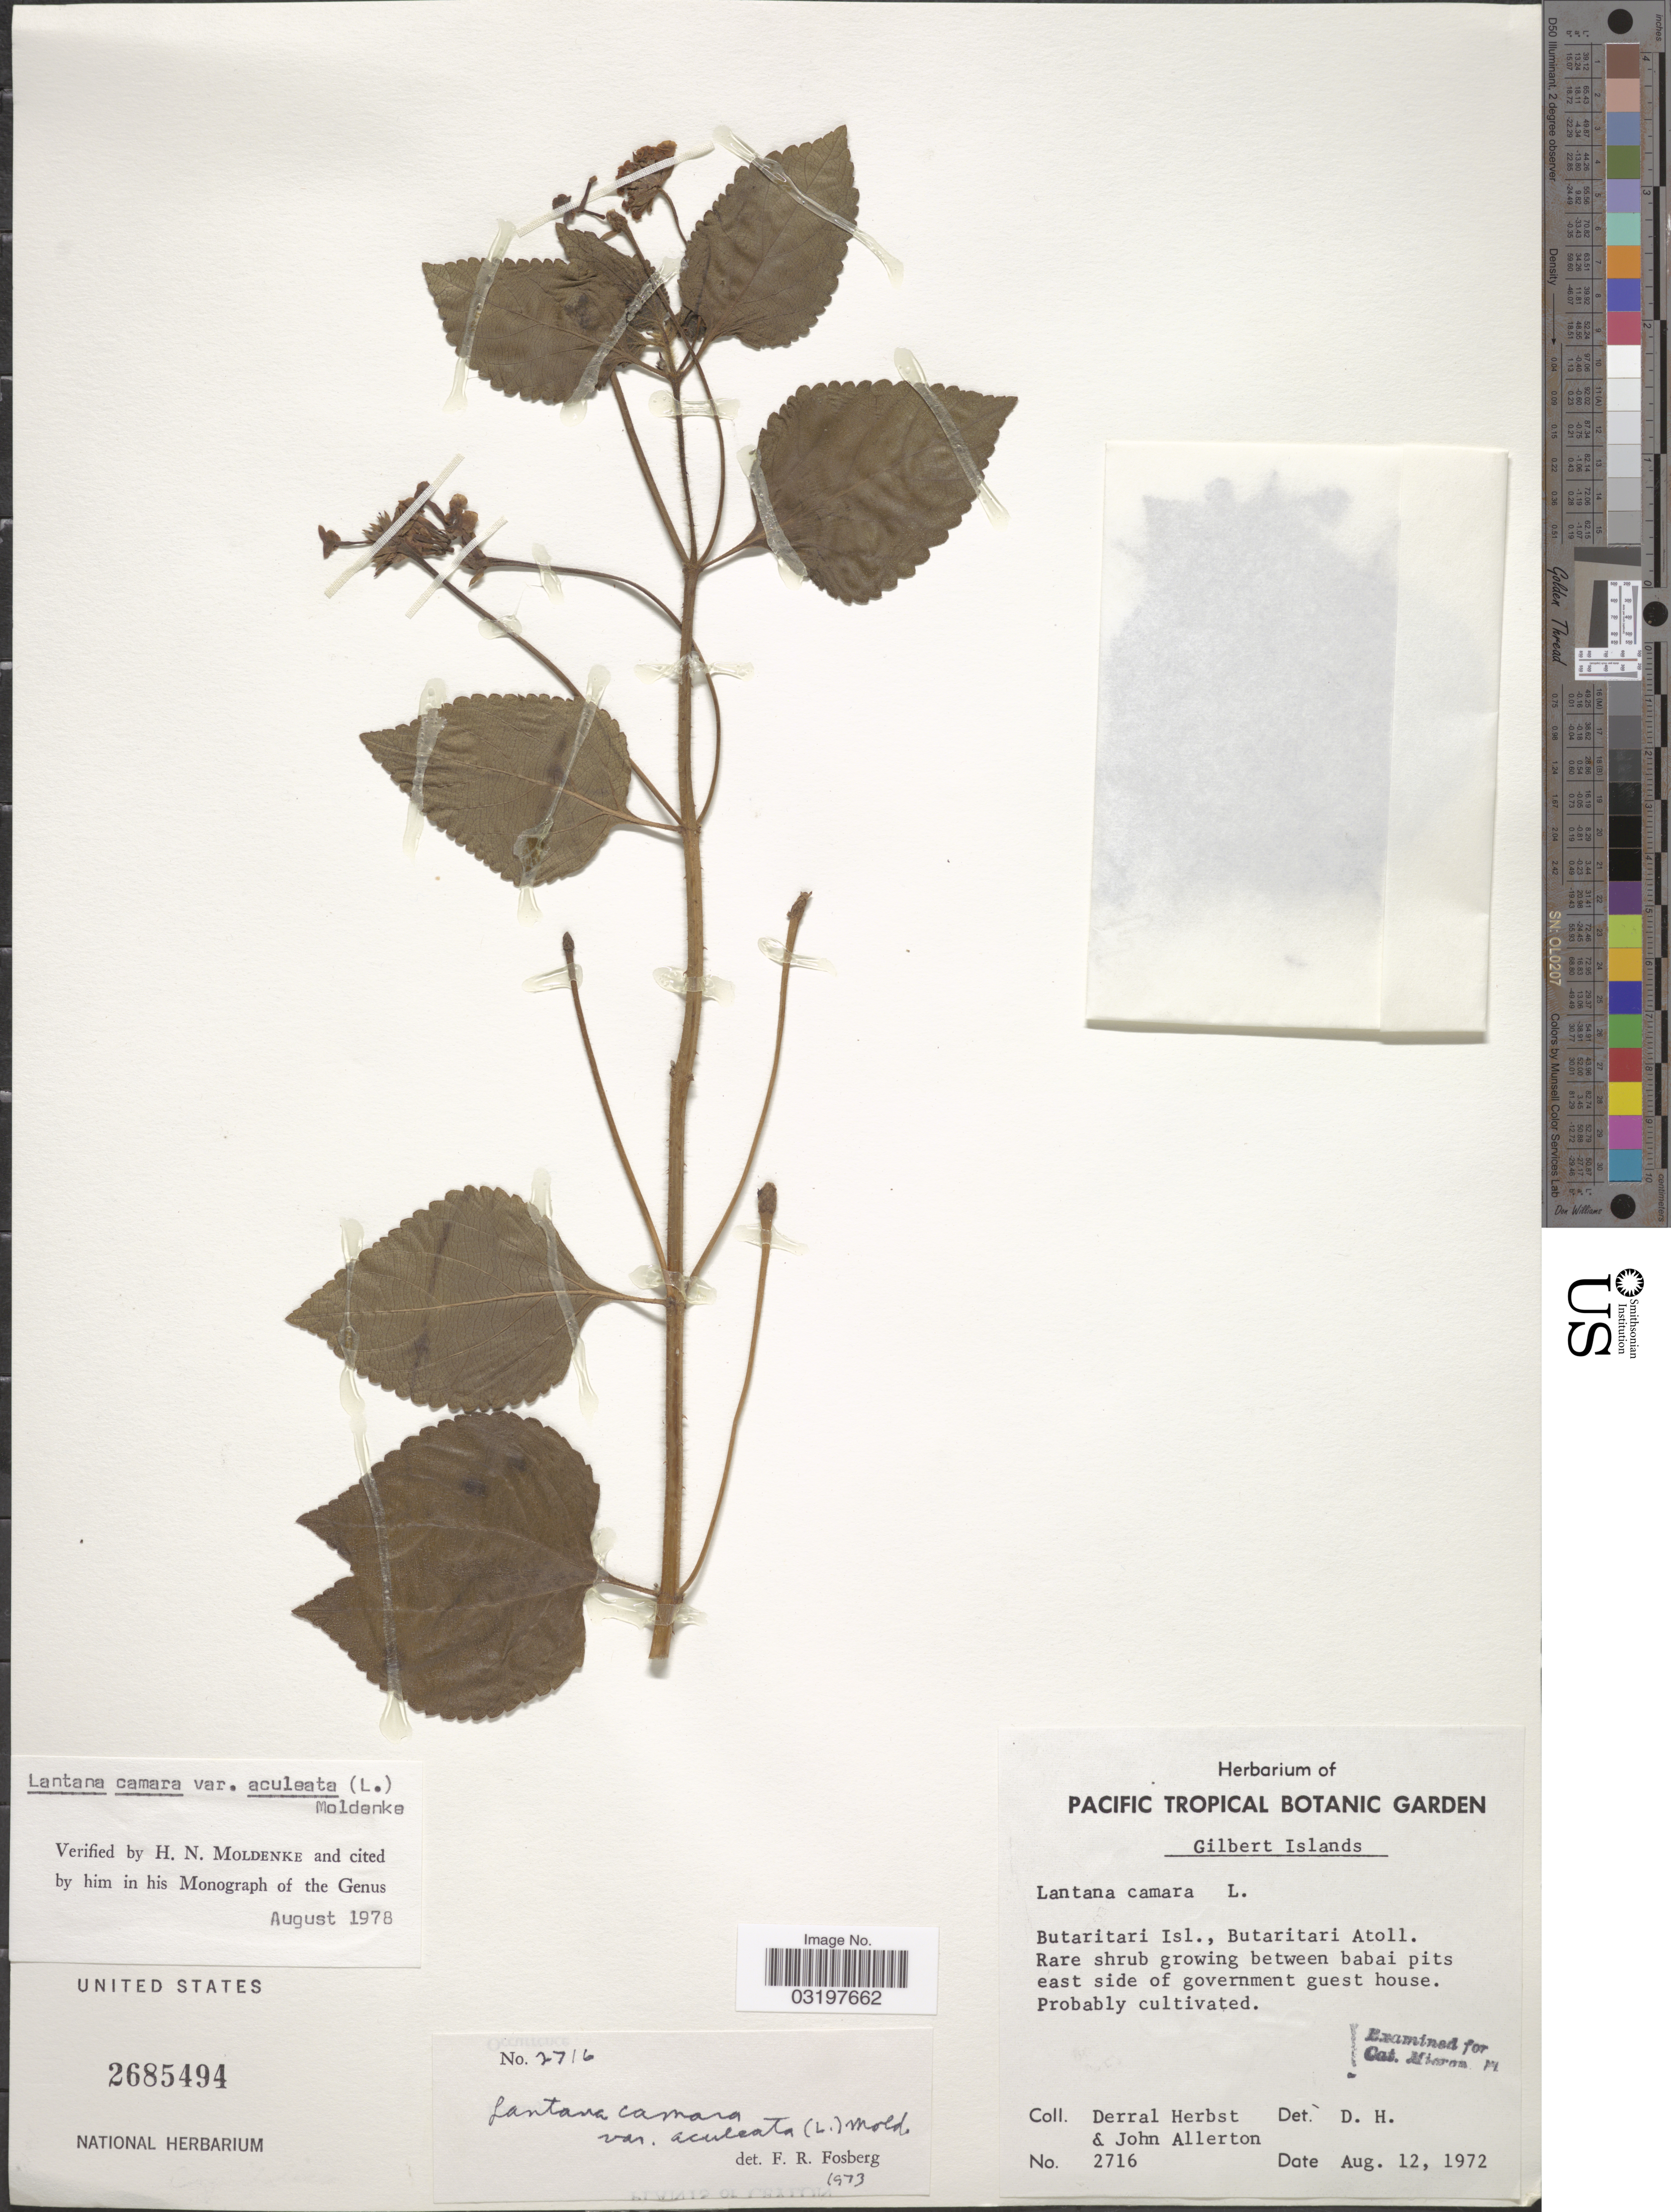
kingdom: Plantae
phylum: Tracheophyta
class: Magnoliopsida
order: Lamiales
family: Verbenaceae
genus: Lantana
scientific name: Lantana camara var. aculeata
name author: (L.) Moldenke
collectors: D. R. Herbst & J. Allerton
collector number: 2716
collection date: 1972-08-12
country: Kiribati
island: Butaritari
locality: Gilbert Islands, Butaritari Isl., Butaritari Atoll. Rare shrub growing between babai pits east side of government guest house.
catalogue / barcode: US 2685494